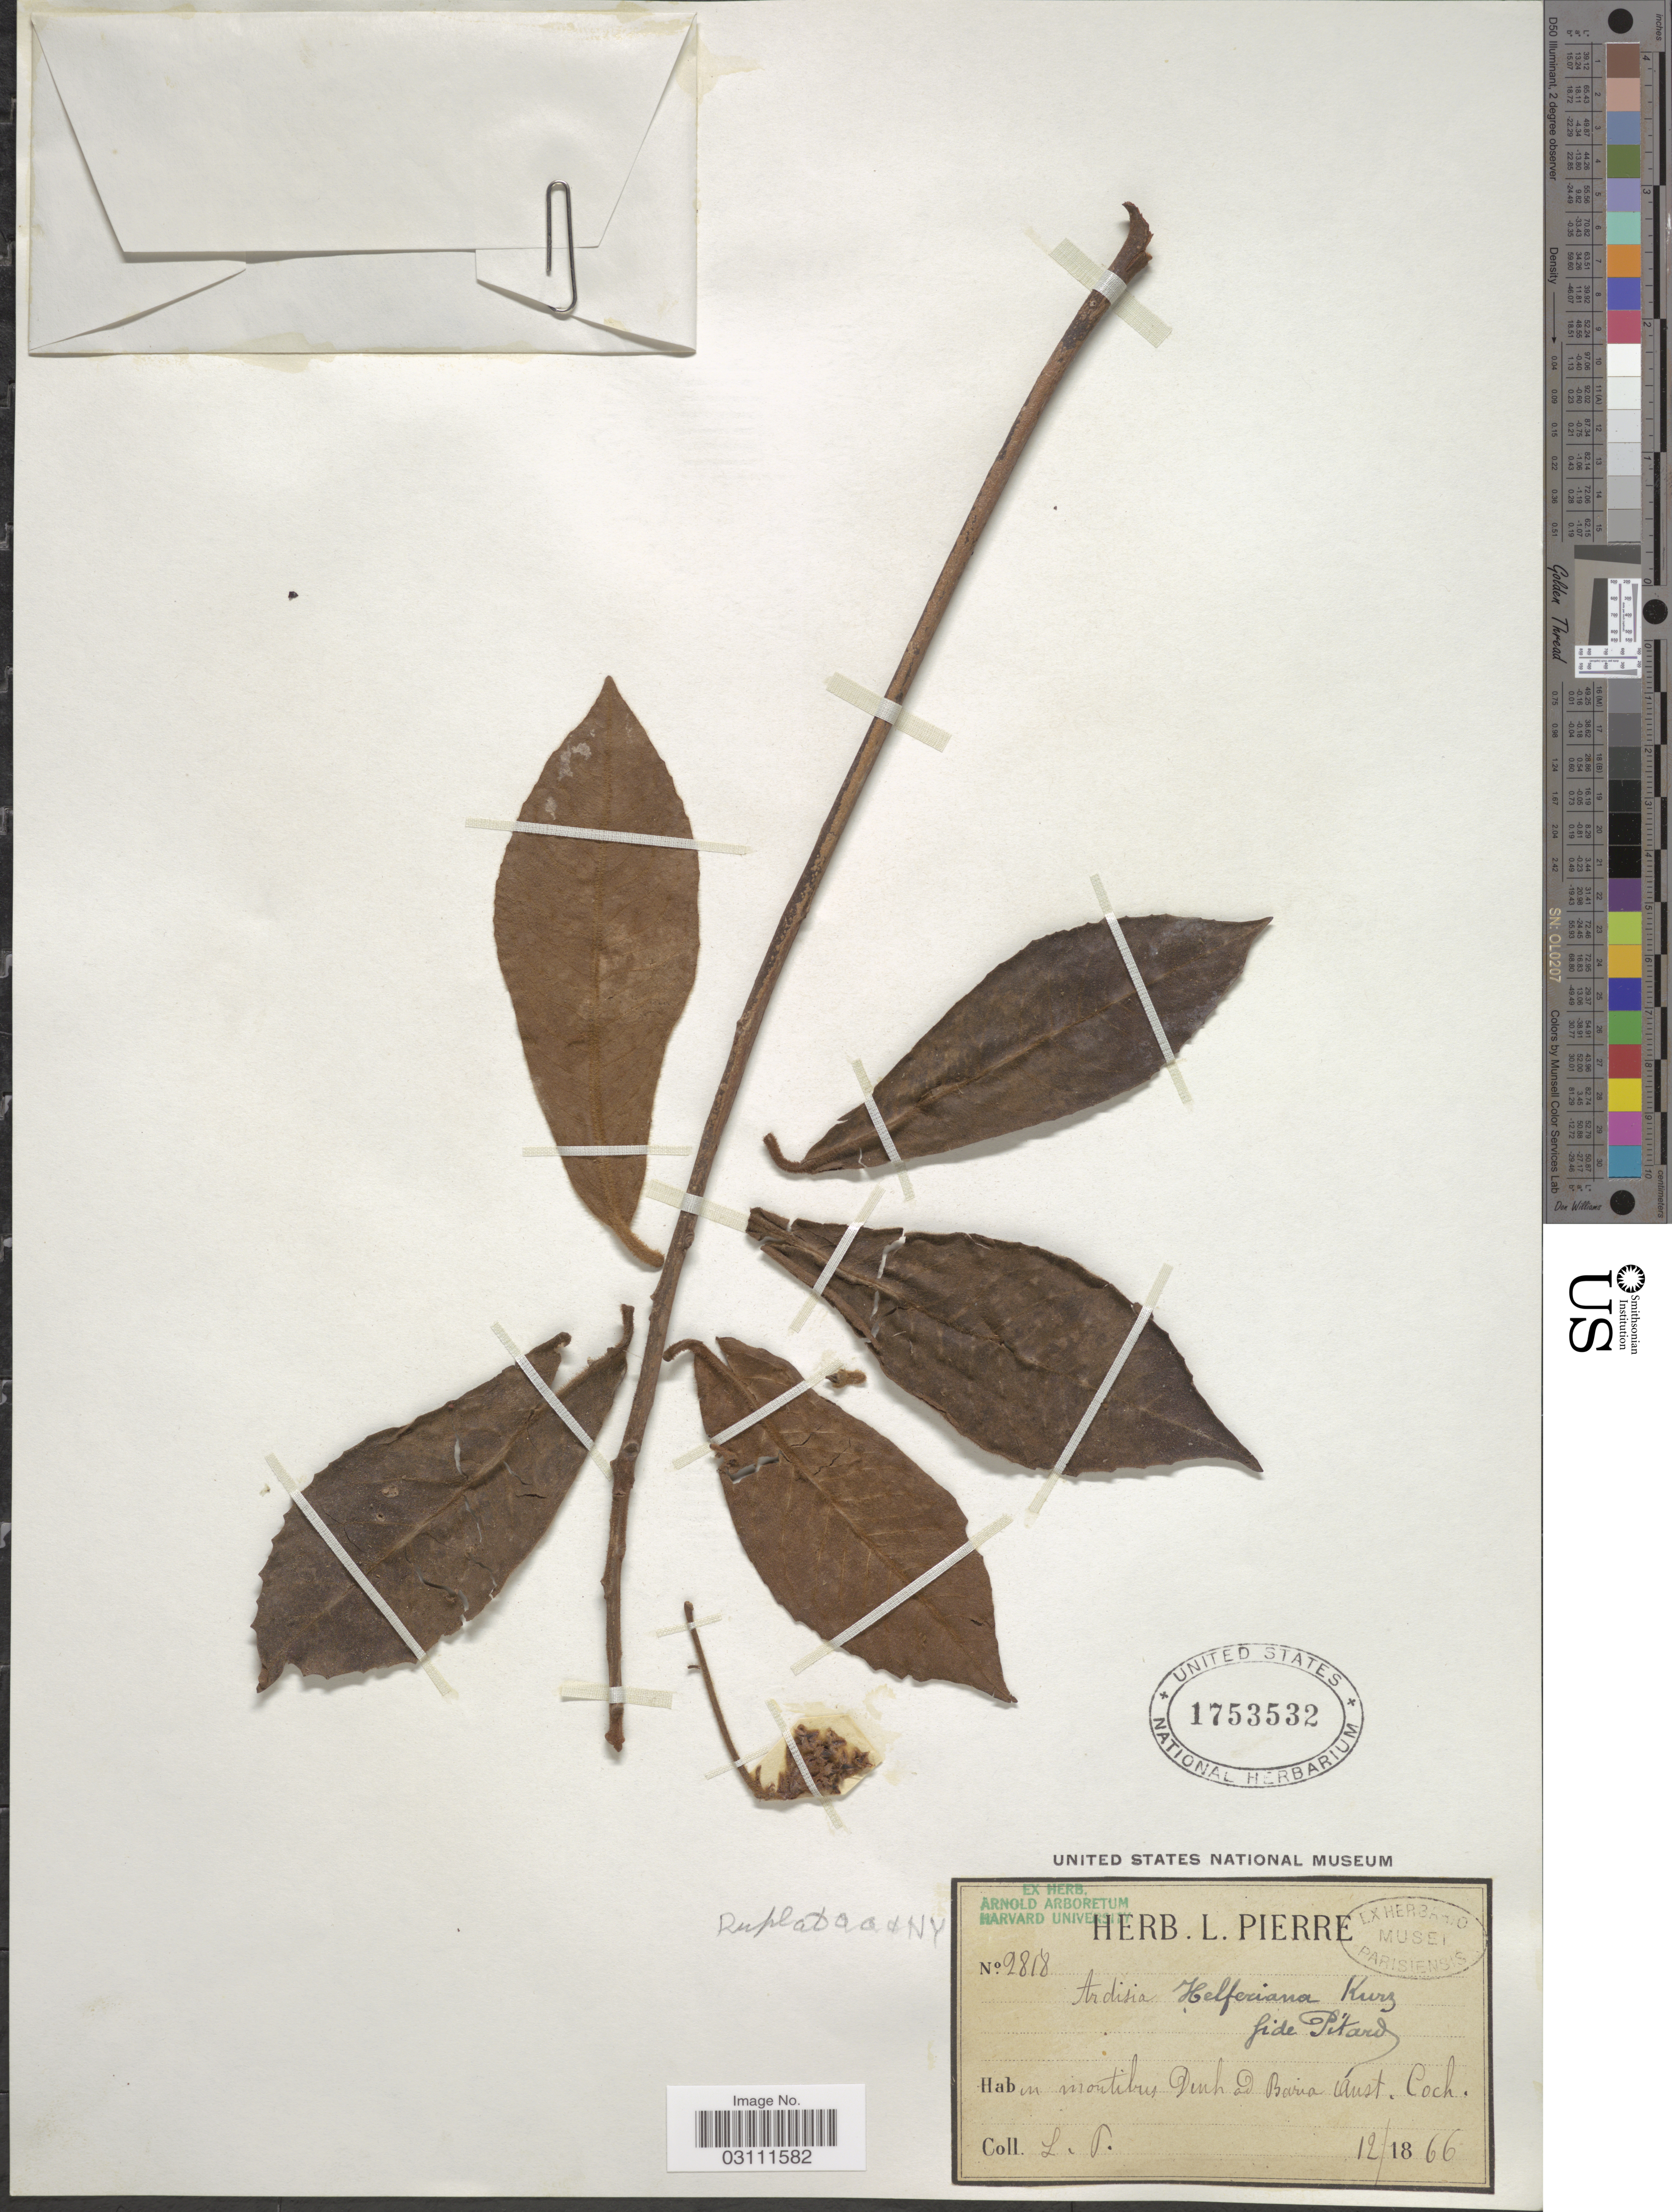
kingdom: Plantae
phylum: Tracheophyta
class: Magnoliopsida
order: Ericales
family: Primulaceae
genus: Ardisia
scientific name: Ardisia helferiana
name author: Kurz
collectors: L. Pierre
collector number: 2818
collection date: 1866-12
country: Vietnam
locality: In montibus Deuh ad Baria Aust. Coch.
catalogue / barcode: US 1753532